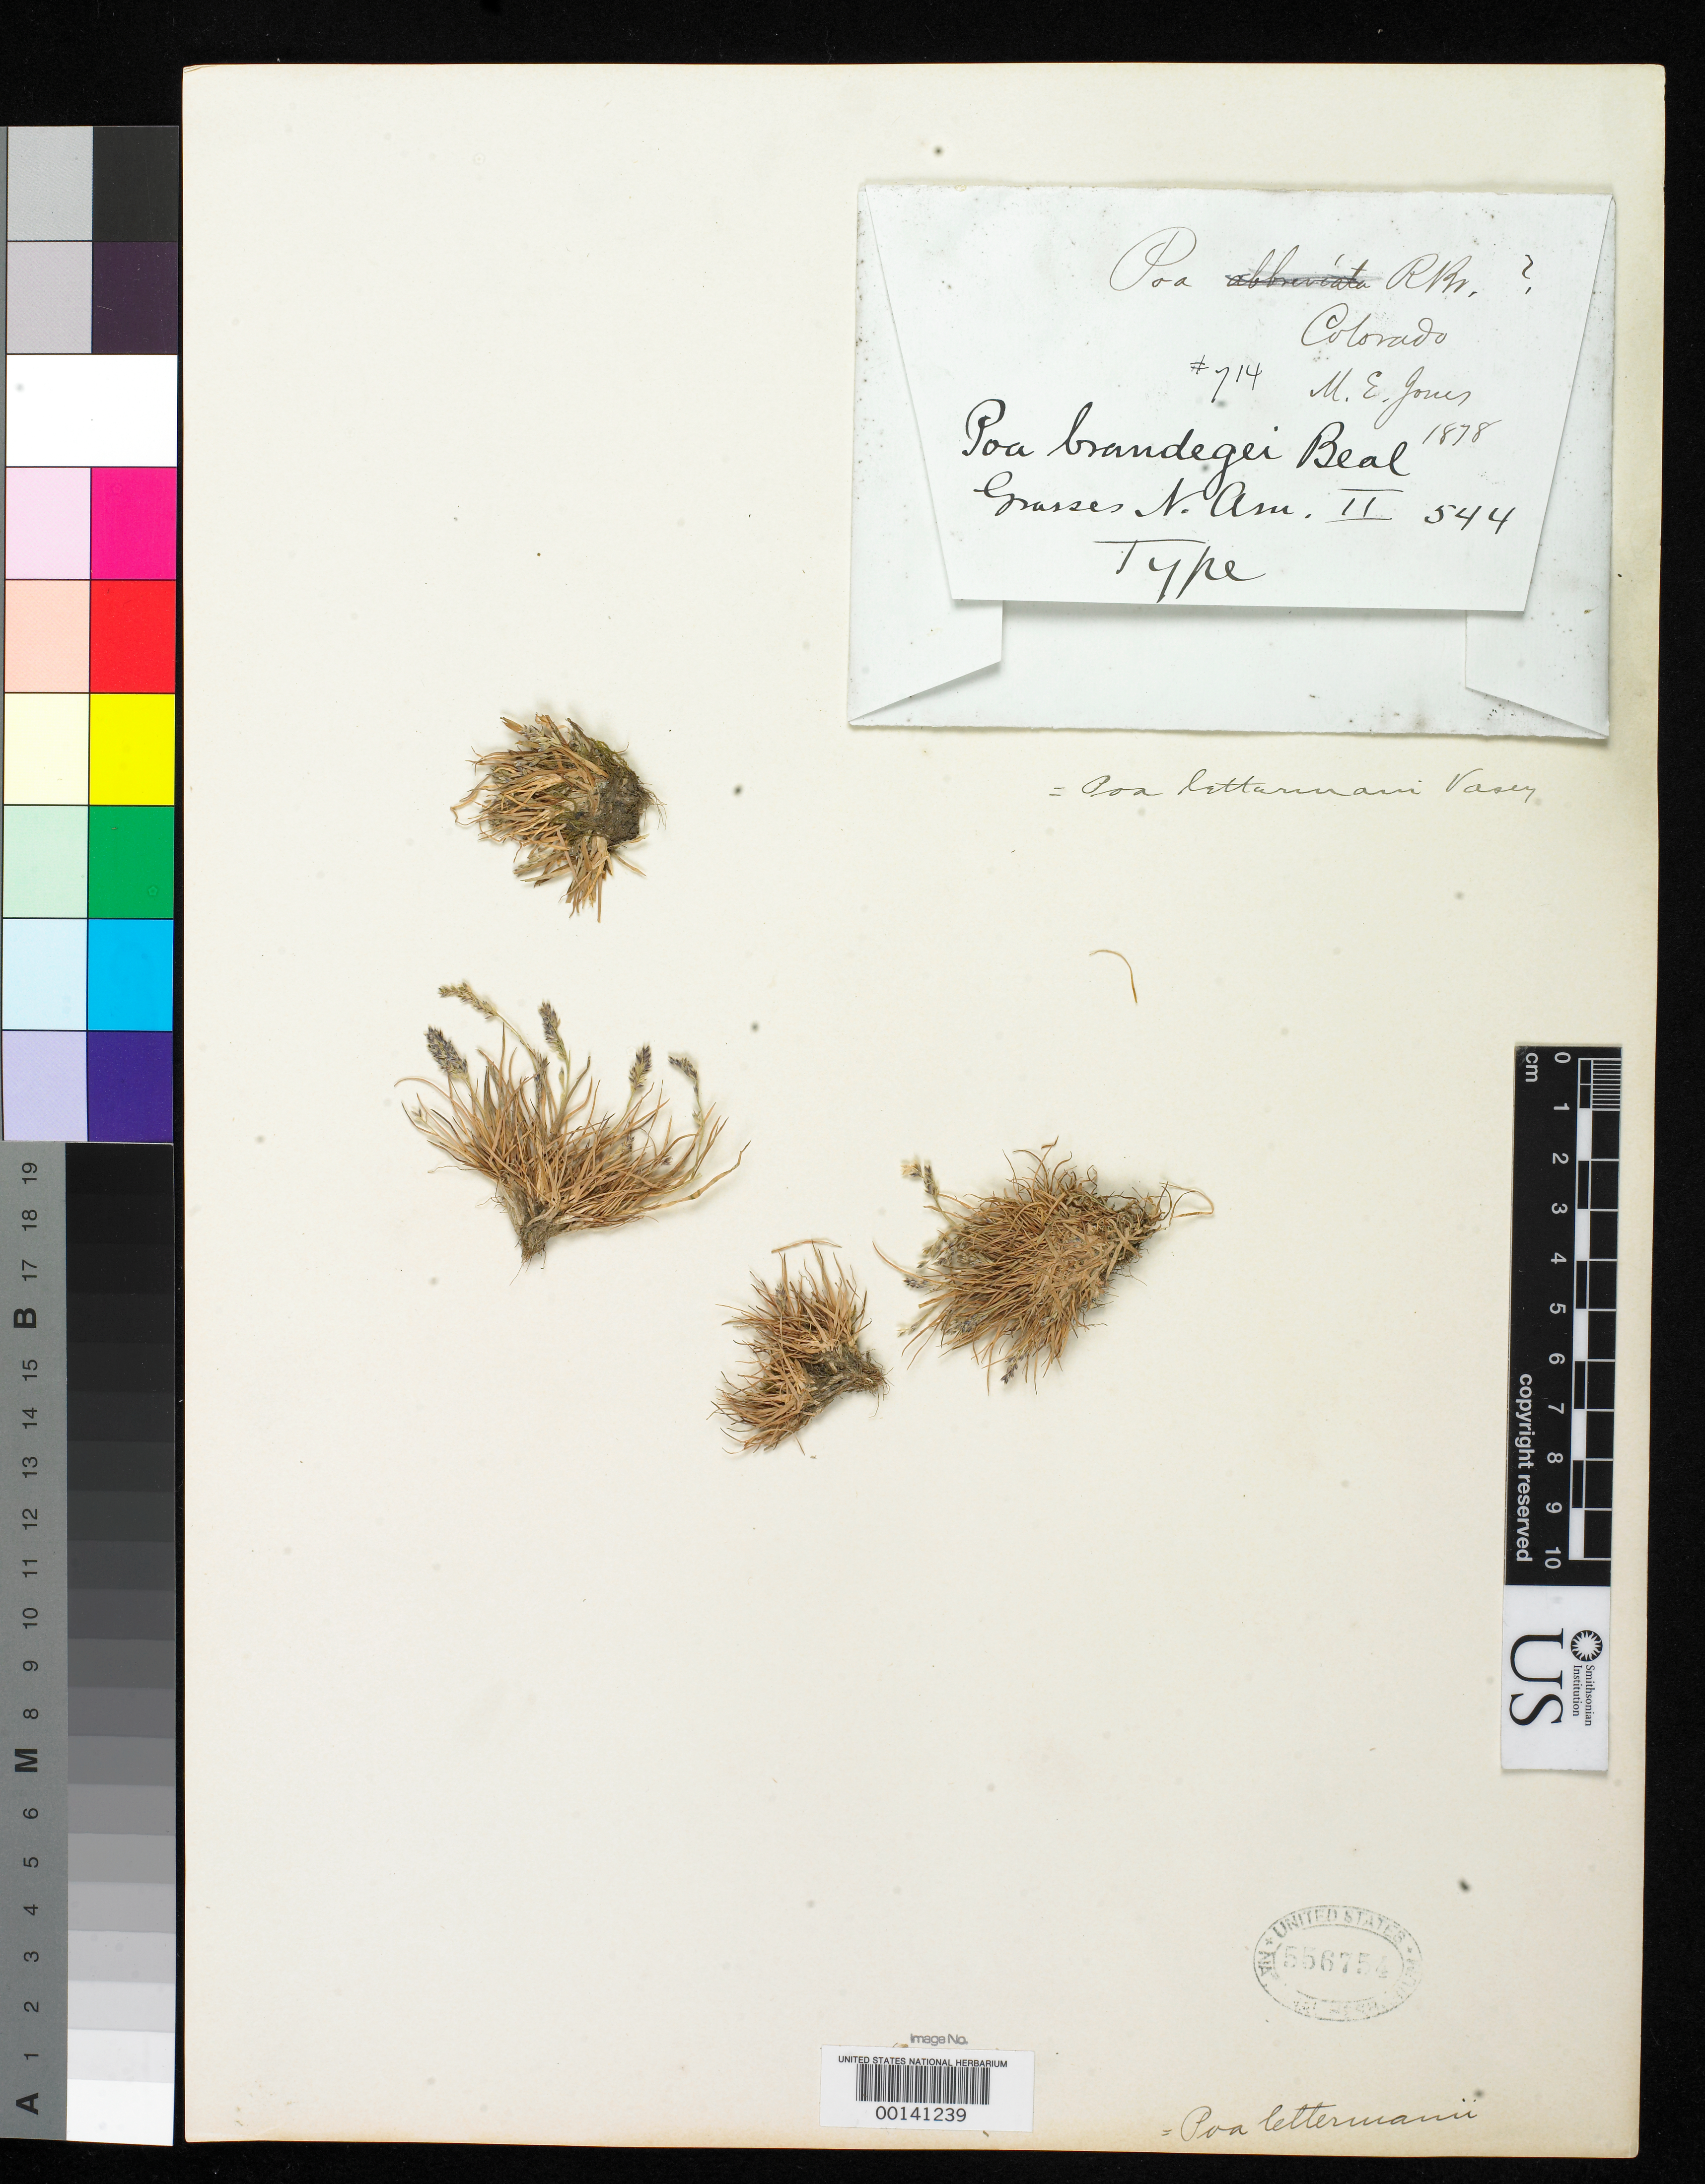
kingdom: Plantae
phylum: Tracheophyta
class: Liliopsida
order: Poales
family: Poaceae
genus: Poa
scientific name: Poa brandegei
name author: Scribn. ex W.J. Beal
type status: Isotype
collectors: M. E. Jones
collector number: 714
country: United States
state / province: Colorado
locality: Grays Peak; alt. 14,000 ft.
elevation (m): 4267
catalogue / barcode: US 556754